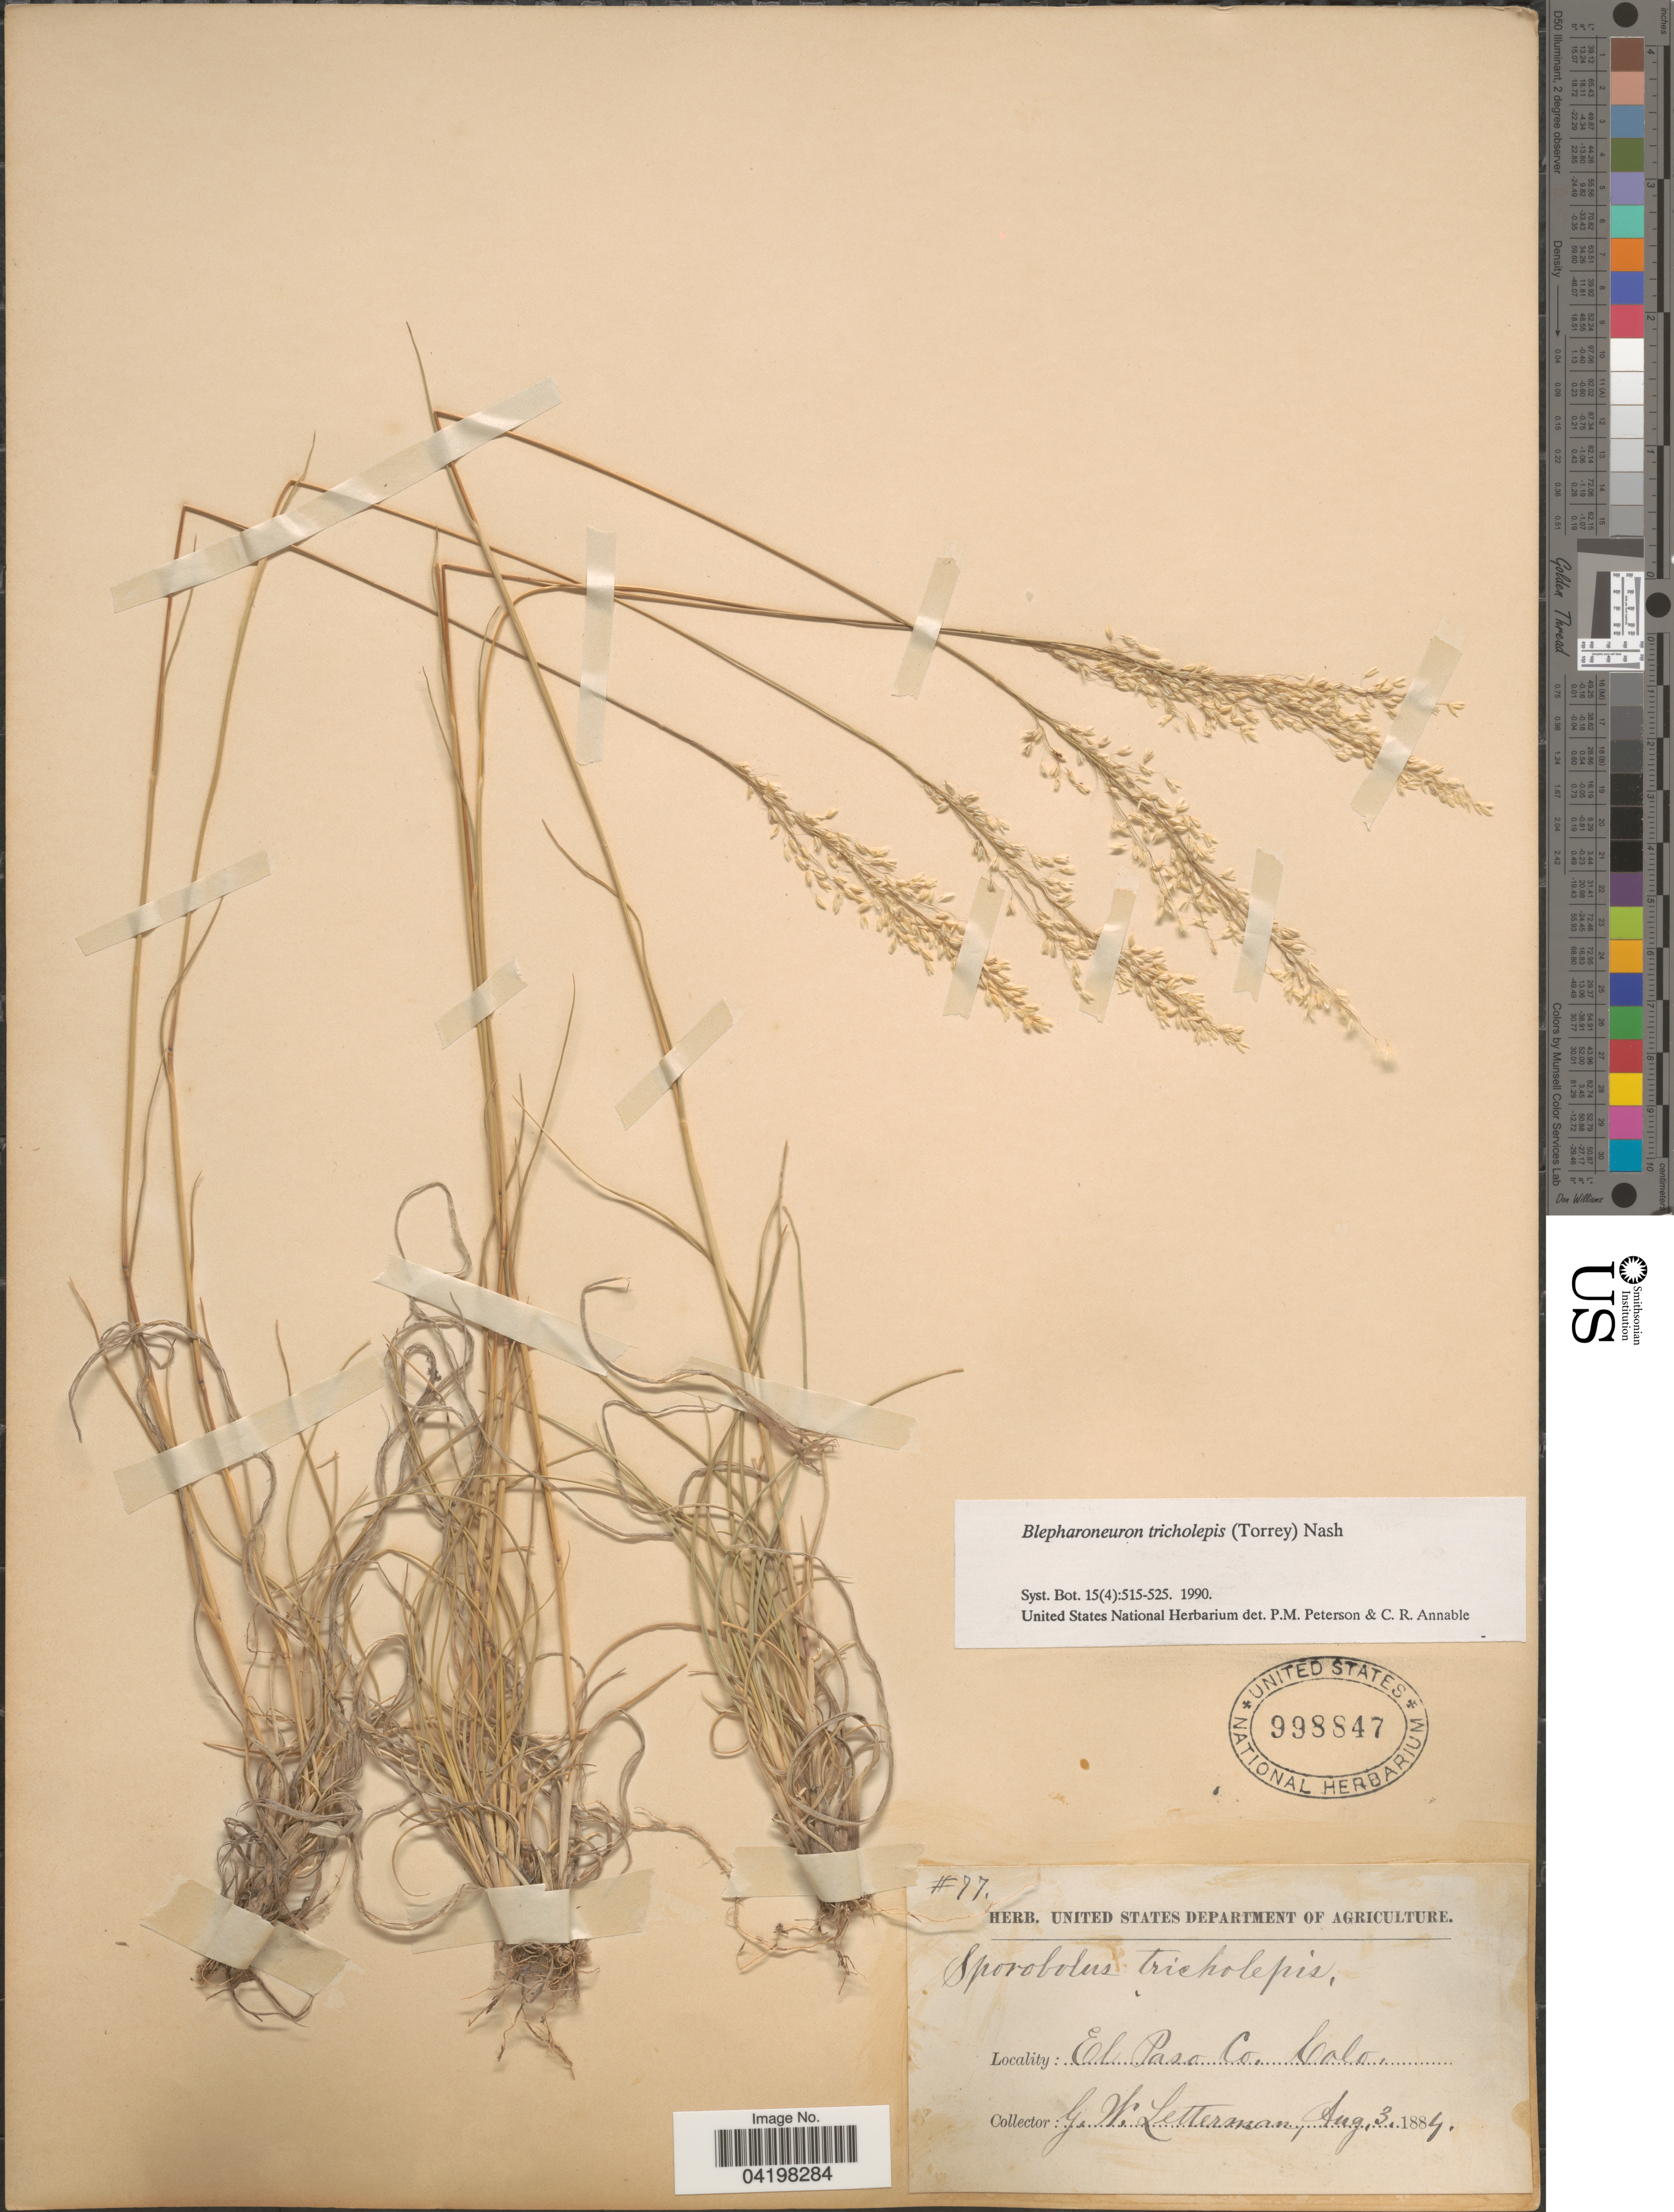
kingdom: Plantae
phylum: Tracheophyta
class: Liliopsida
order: Poales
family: Poaceae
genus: Muhlenbergia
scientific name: Muhlenbergia tricholepis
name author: (Torr.) Columbus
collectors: G. W. Letterman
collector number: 77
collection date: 1884-08-03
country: United States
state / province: Colorado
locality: El Paso Co.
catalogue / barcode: US 998847